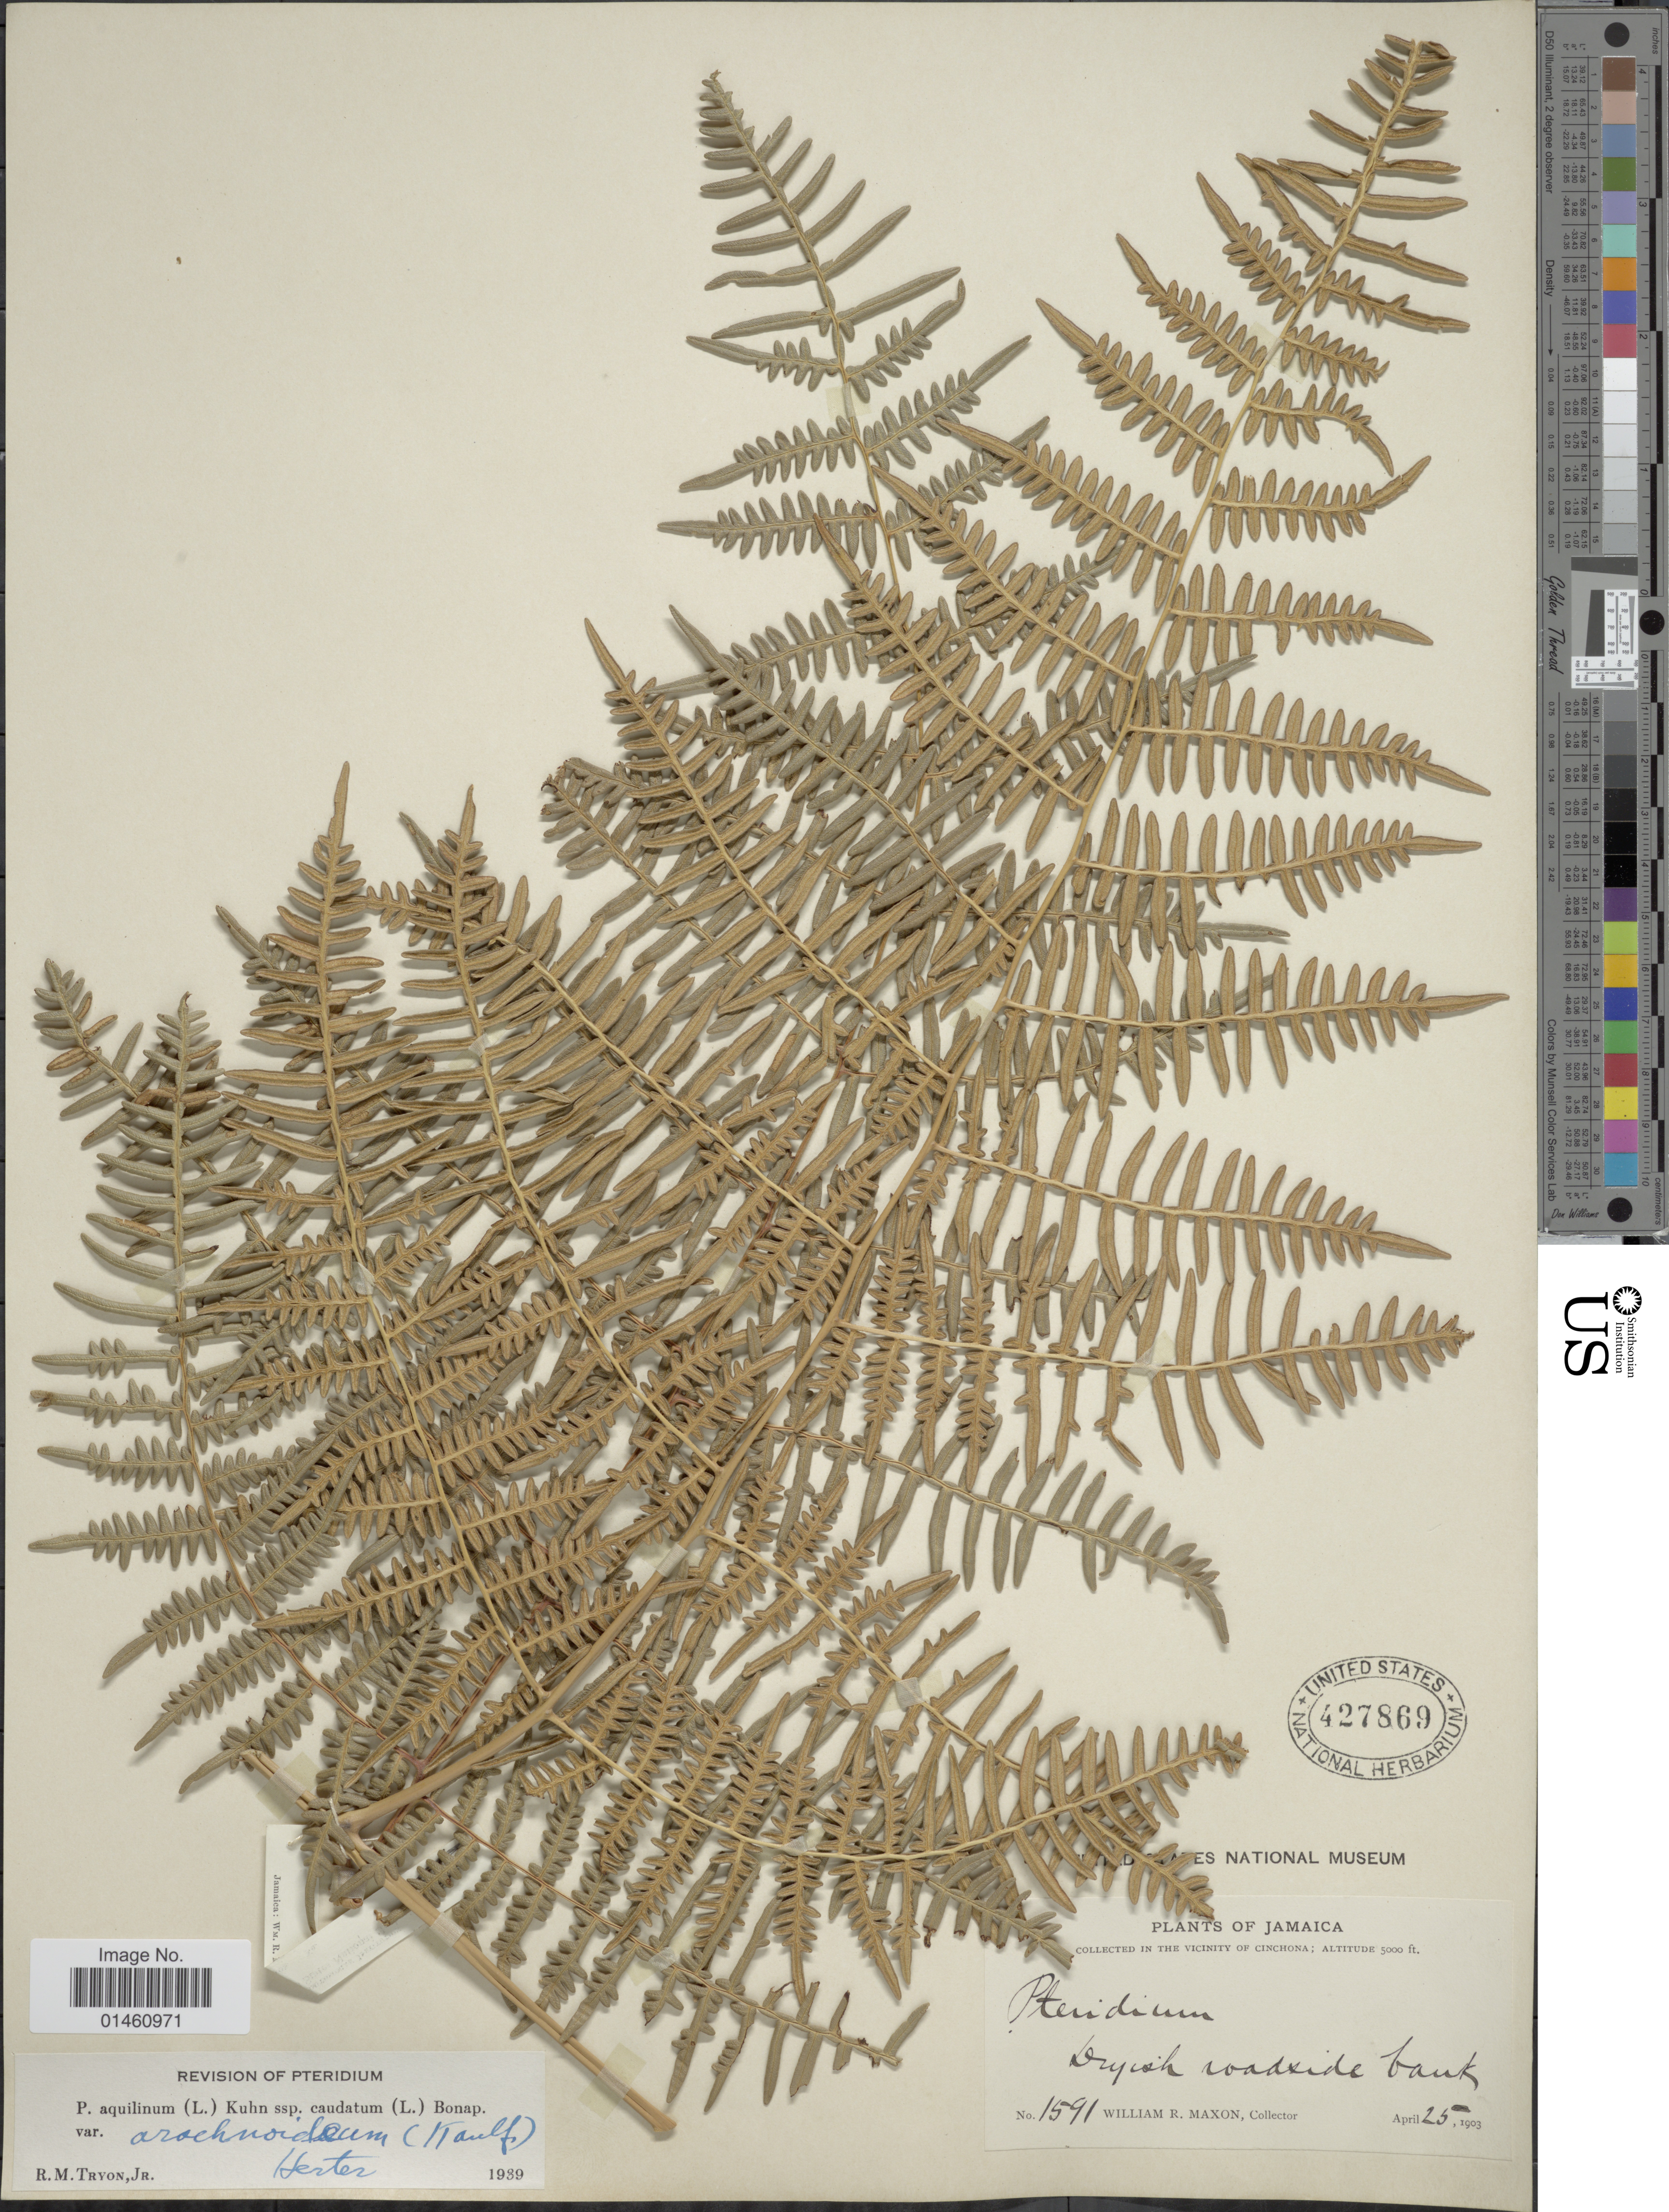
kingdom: Plantae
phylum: Tracheophyta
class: Polypodiopsida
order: Polypodiales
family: Dennstaedtiaceae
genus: Pteridium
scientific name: Pteridium aquilinum var. arachnoideum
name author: (Kaulf.) Herter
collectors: W. R. Maxon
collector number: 1591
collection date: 1903-04-25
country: Jamaica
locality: Vicinity of Cinchona, Dryish roadside bank.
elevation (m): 1524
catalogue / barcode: US 427869